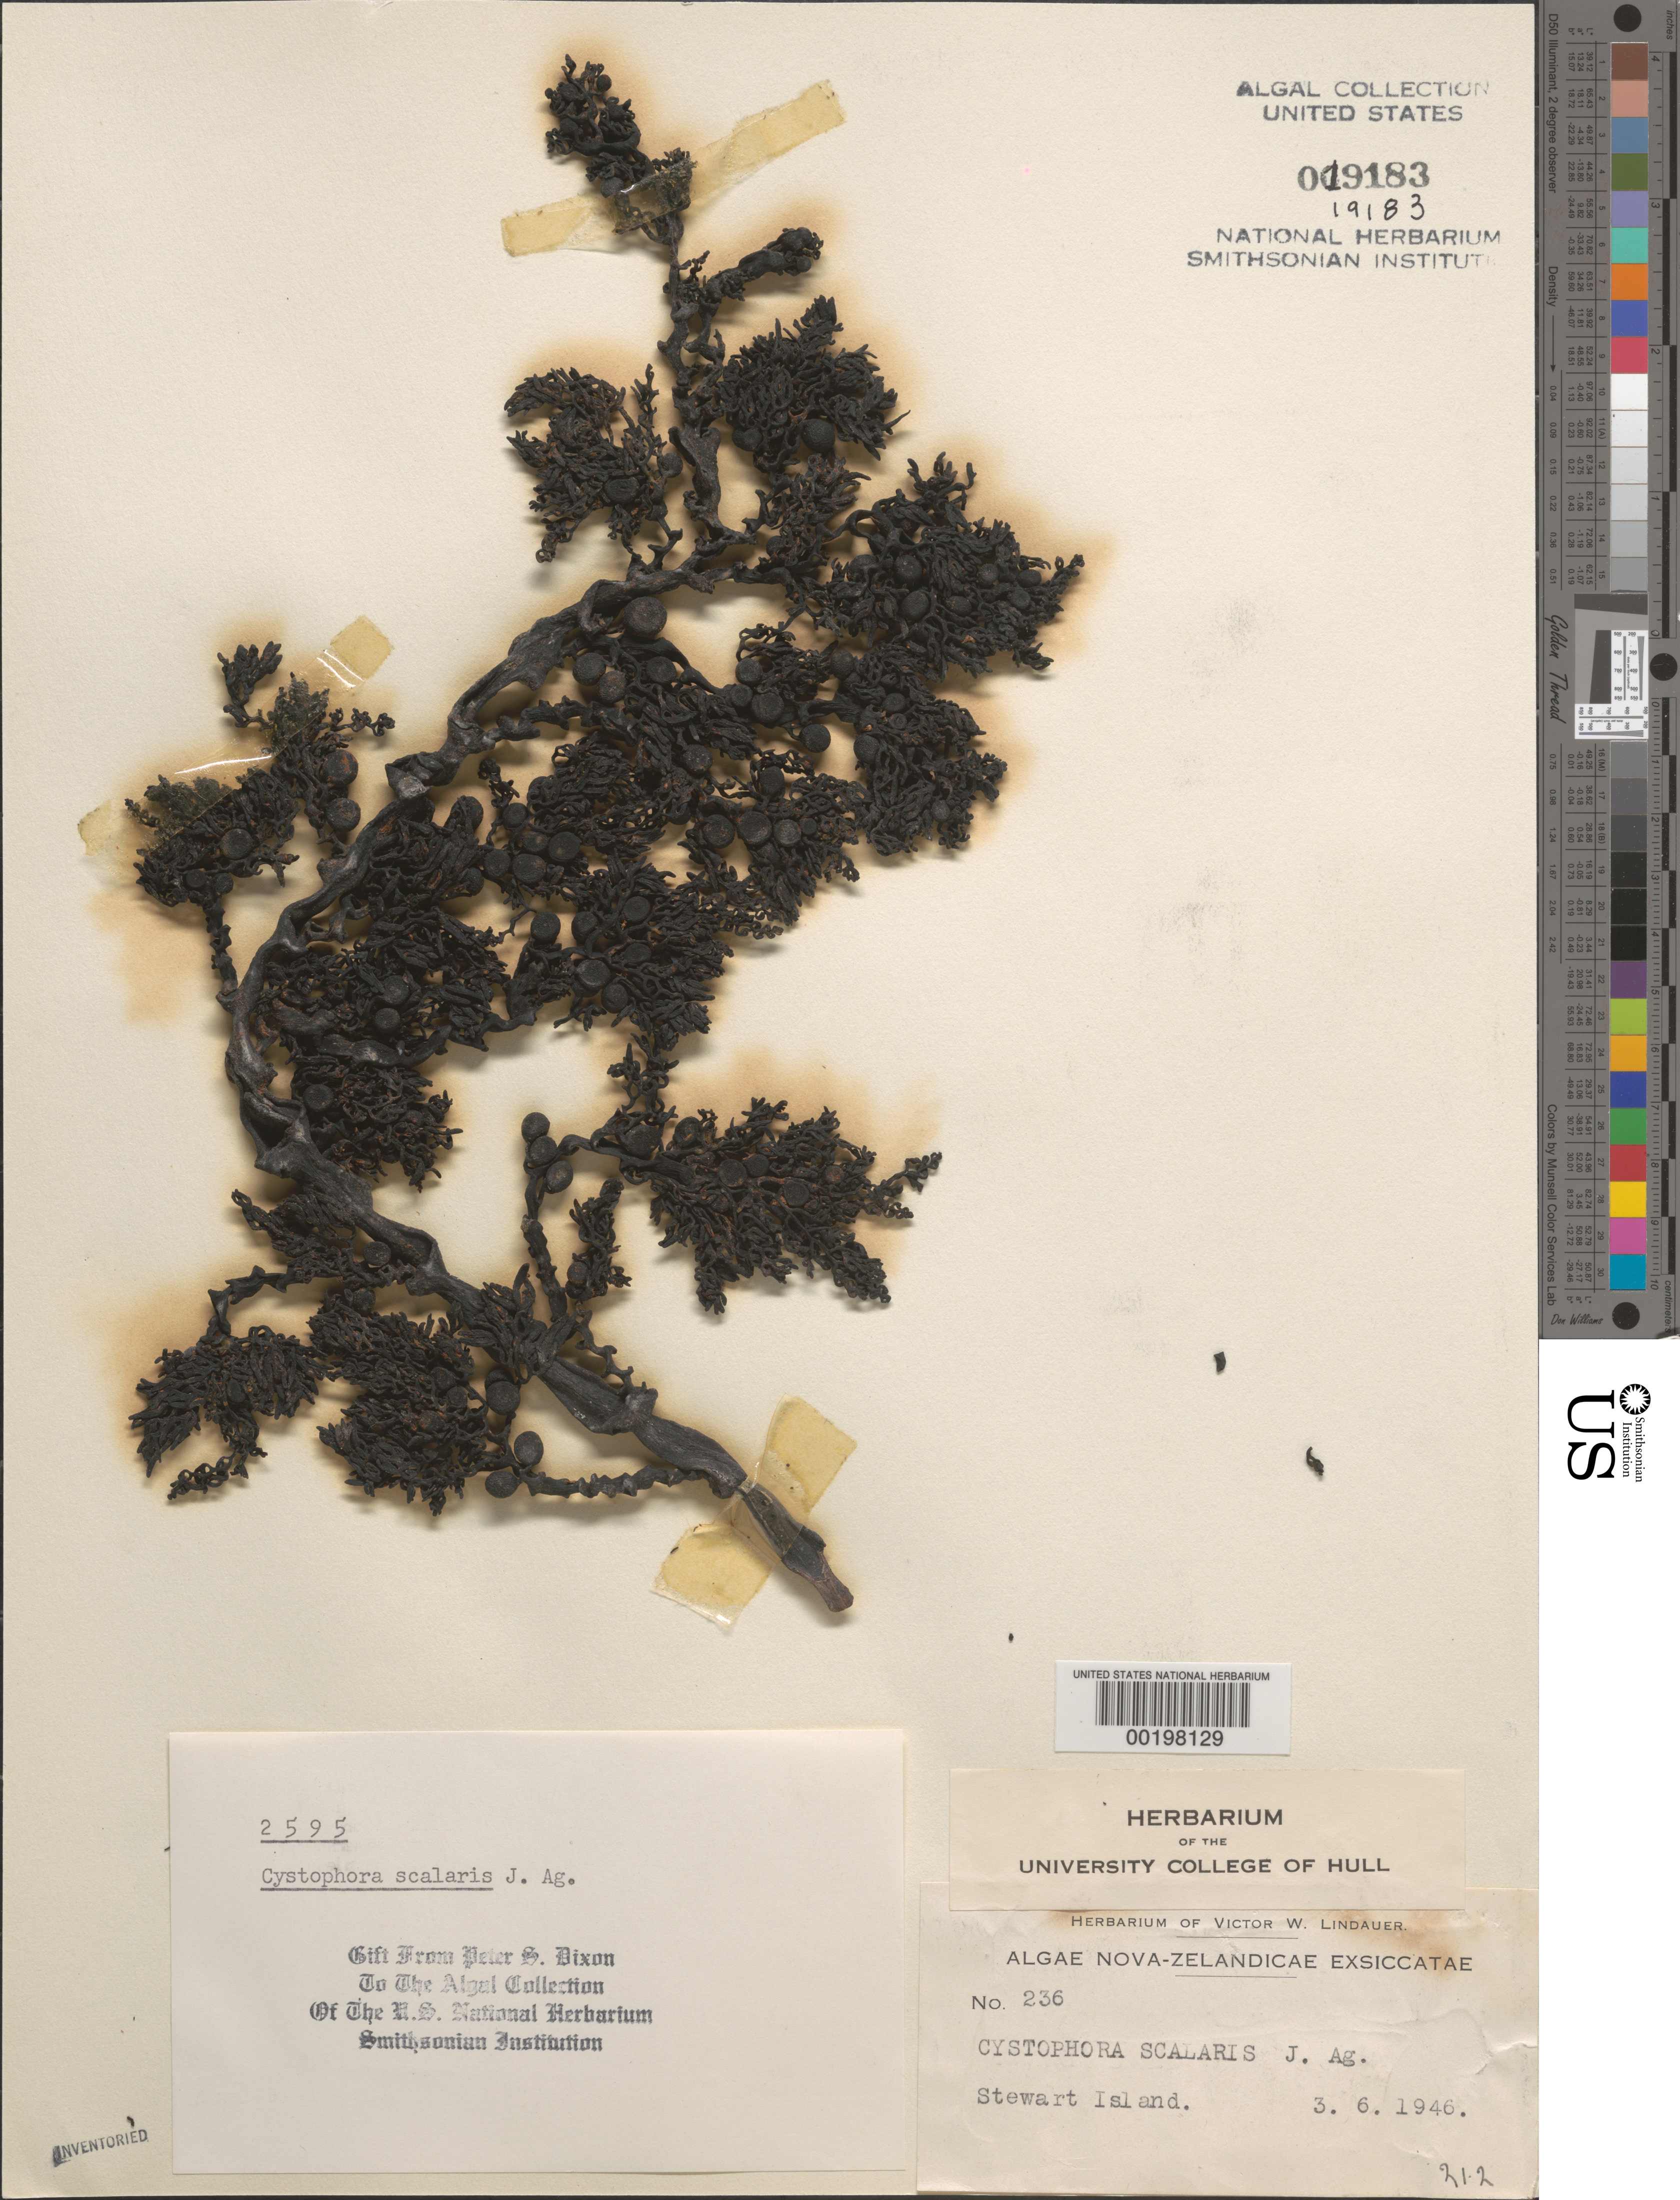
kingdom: Chromista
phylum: Ochrophyta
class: Phaeophyceae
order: Fucales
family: Sargassaceae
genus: Cystophora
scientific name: Cystophora scalaris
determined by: Dixon, P. S.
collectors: V. Lindauer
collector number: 236 & PSD 2595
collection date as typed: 03 Jun 1946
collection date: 1946-06-03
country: New Zealand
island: Stewart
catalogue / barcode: US 19183